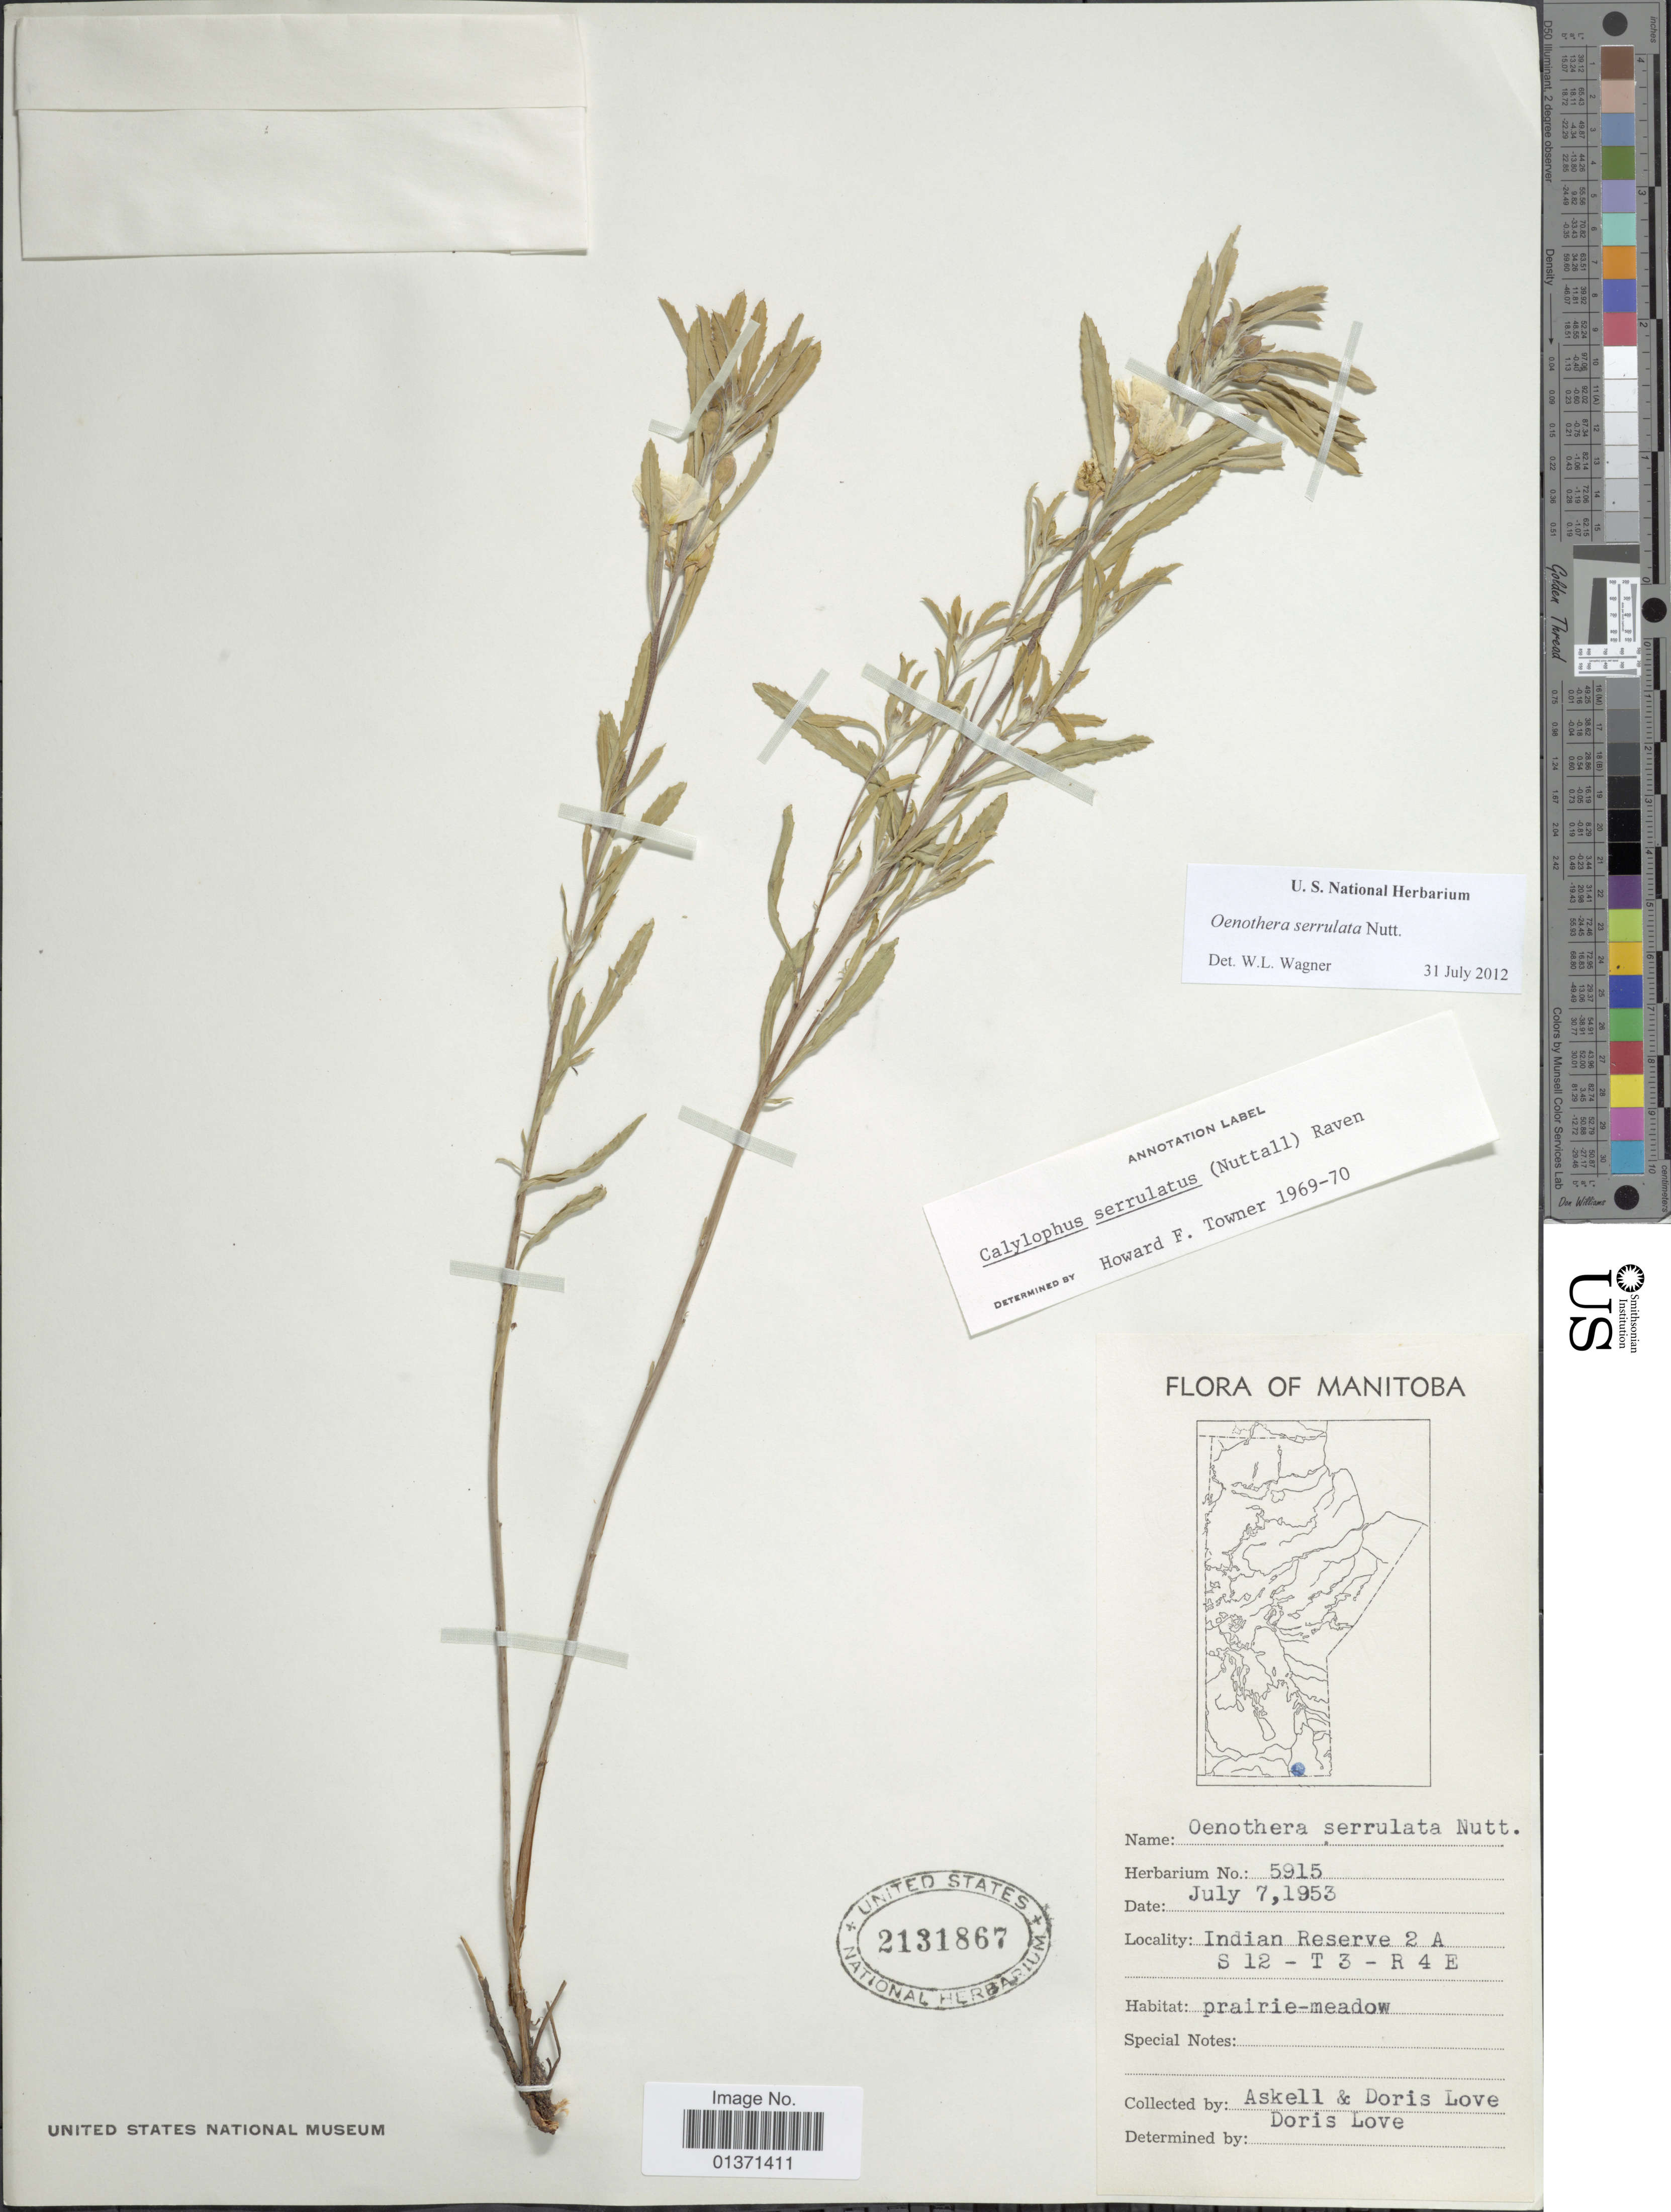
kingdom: Plantae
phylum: Tracheophyta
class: Magnoliopsida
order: Myrtales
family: Onagraceae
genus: Oenothera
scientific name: Oenothera serrulata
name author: Nutt.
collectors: -. Askell & D. Löve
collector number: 5915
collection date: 1953-07-07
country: Canada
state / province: Manitoba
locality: Indian Reserve 2 A, S 12 - T 3 - R 4 E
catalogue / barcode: US 2131867